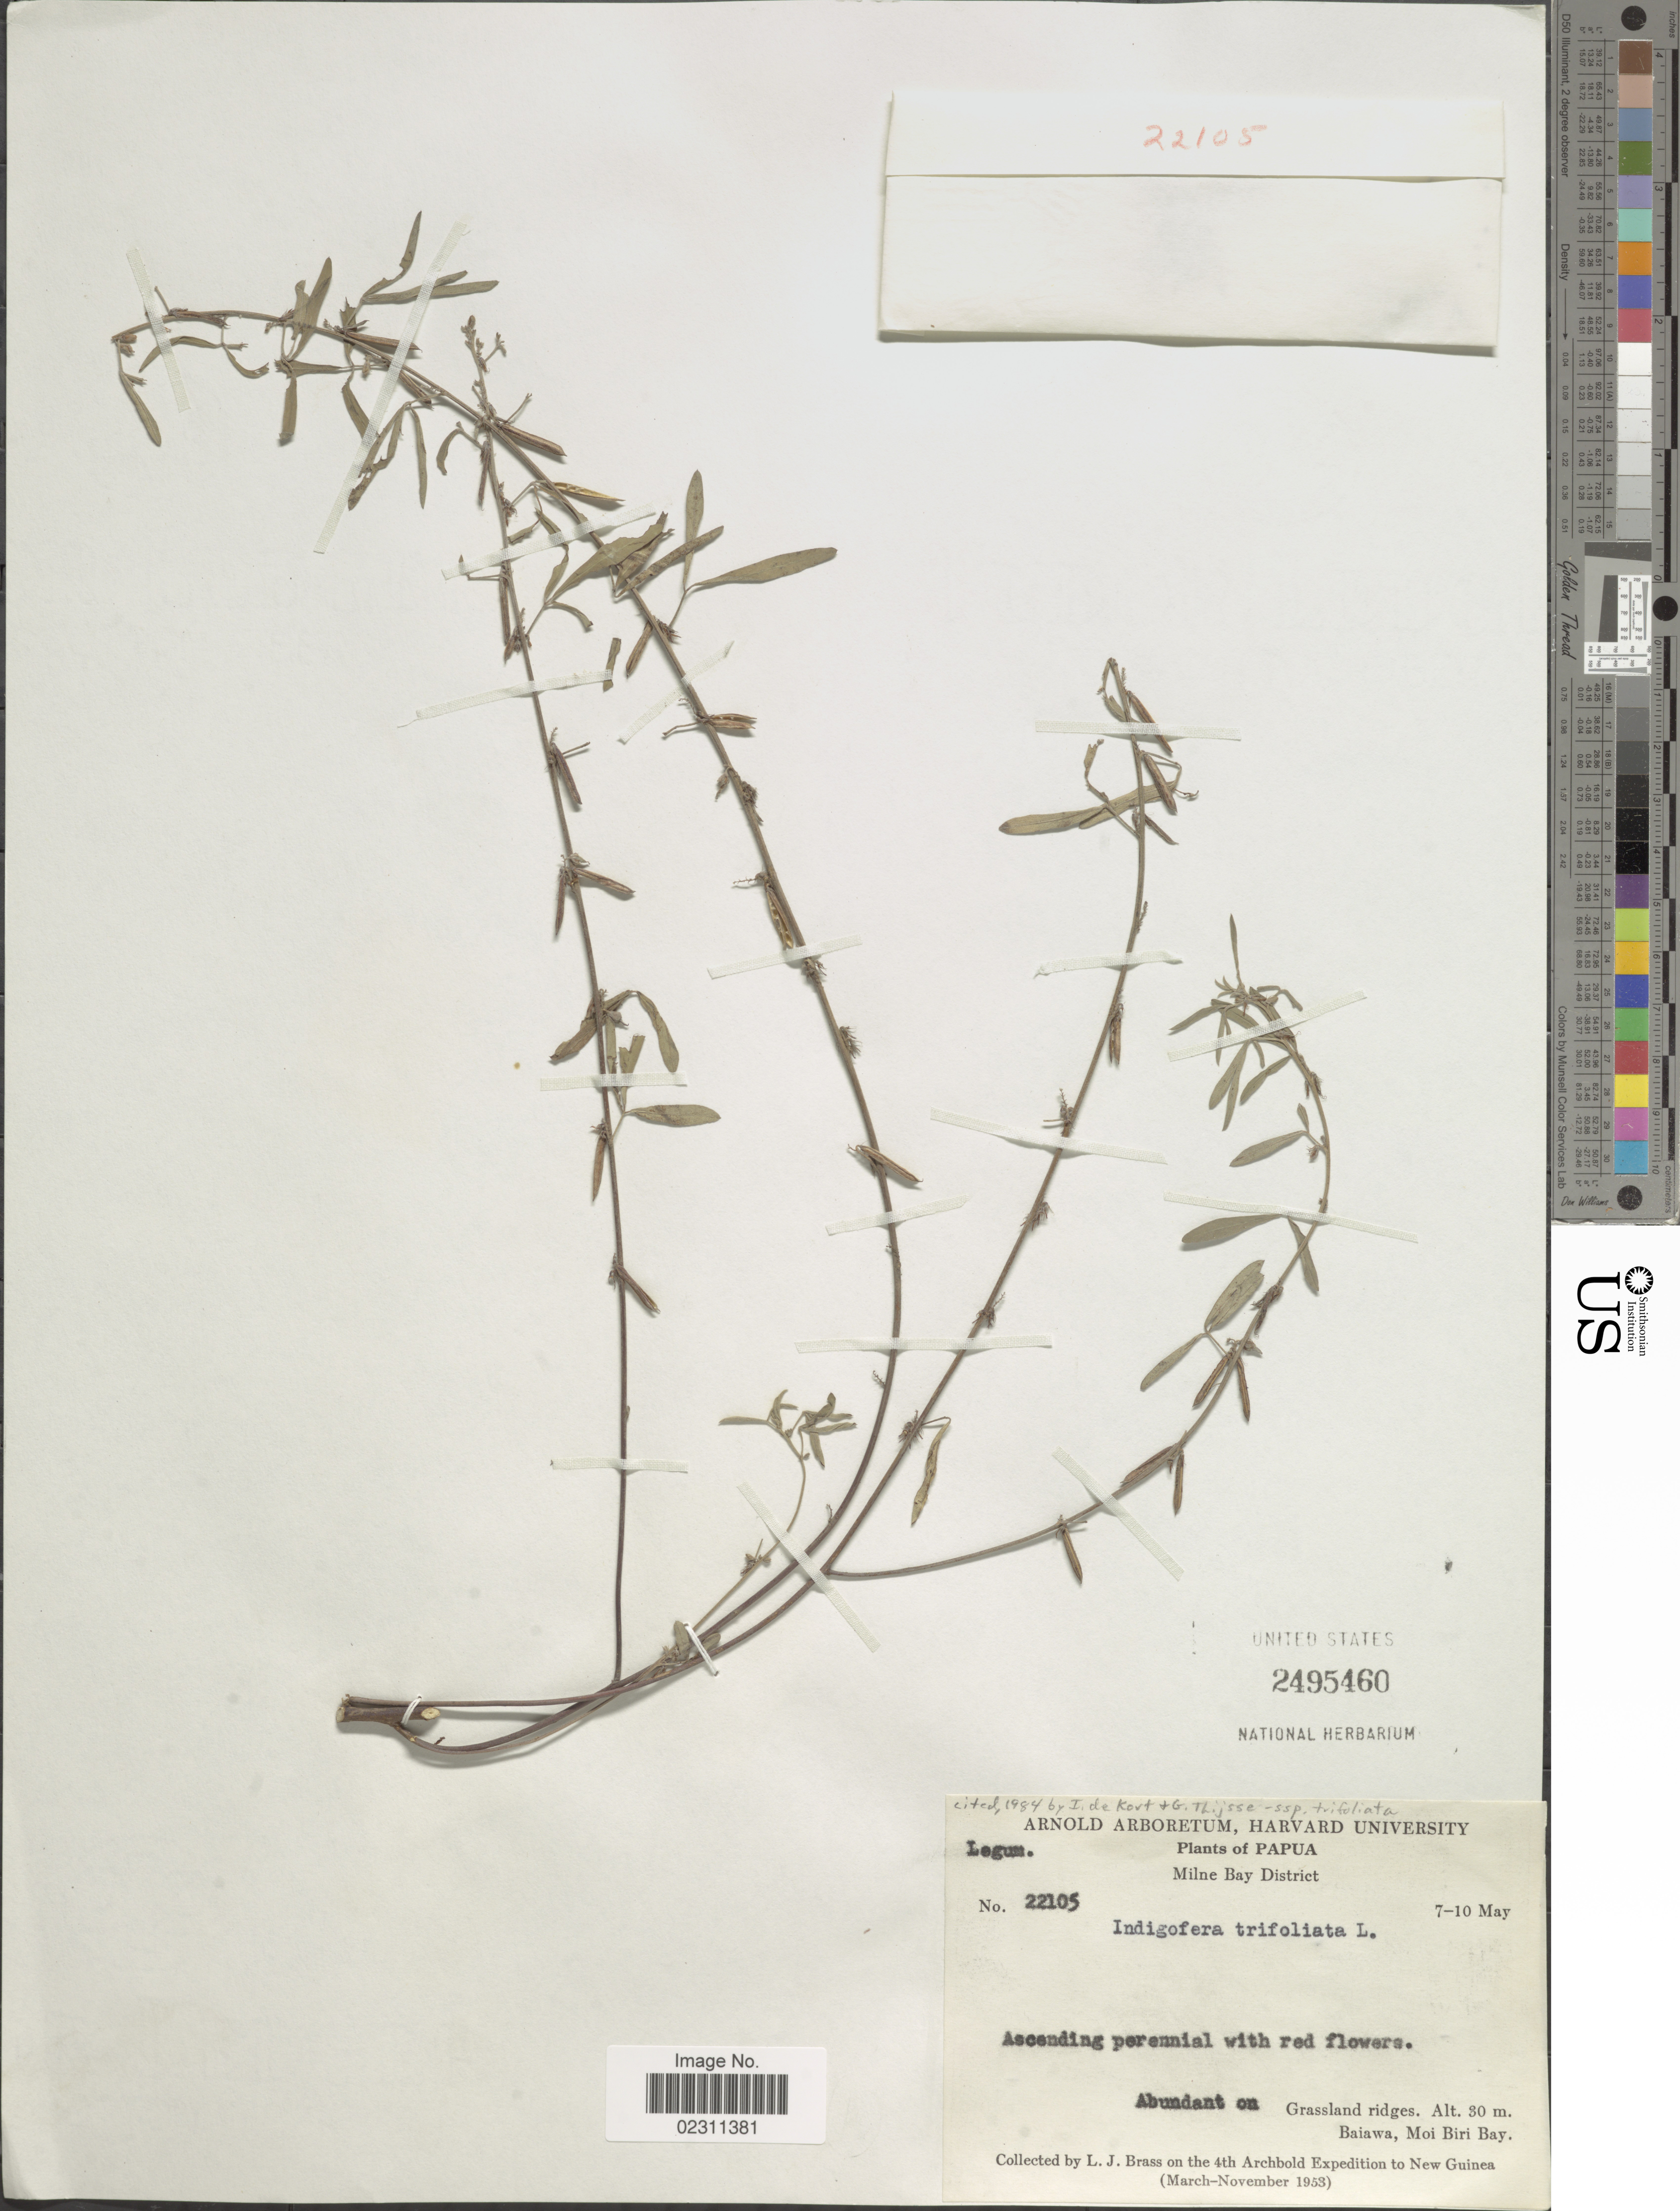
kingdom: Plantae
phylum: Tracheophyta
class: Magnoliopsida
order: Fabales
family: Fabaceae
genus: Indigofera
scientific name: Indigofera trifoliata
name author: L.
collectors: L. J. Brass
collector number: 22105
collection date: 1953-05-07/1953-05-10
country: Papua New Guinea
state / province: Milne Bay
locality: Milne Bay District. Abundant on Grassland ridges. Baiawa, Moi Biri Bay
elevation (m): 30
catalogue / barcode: US 2495460